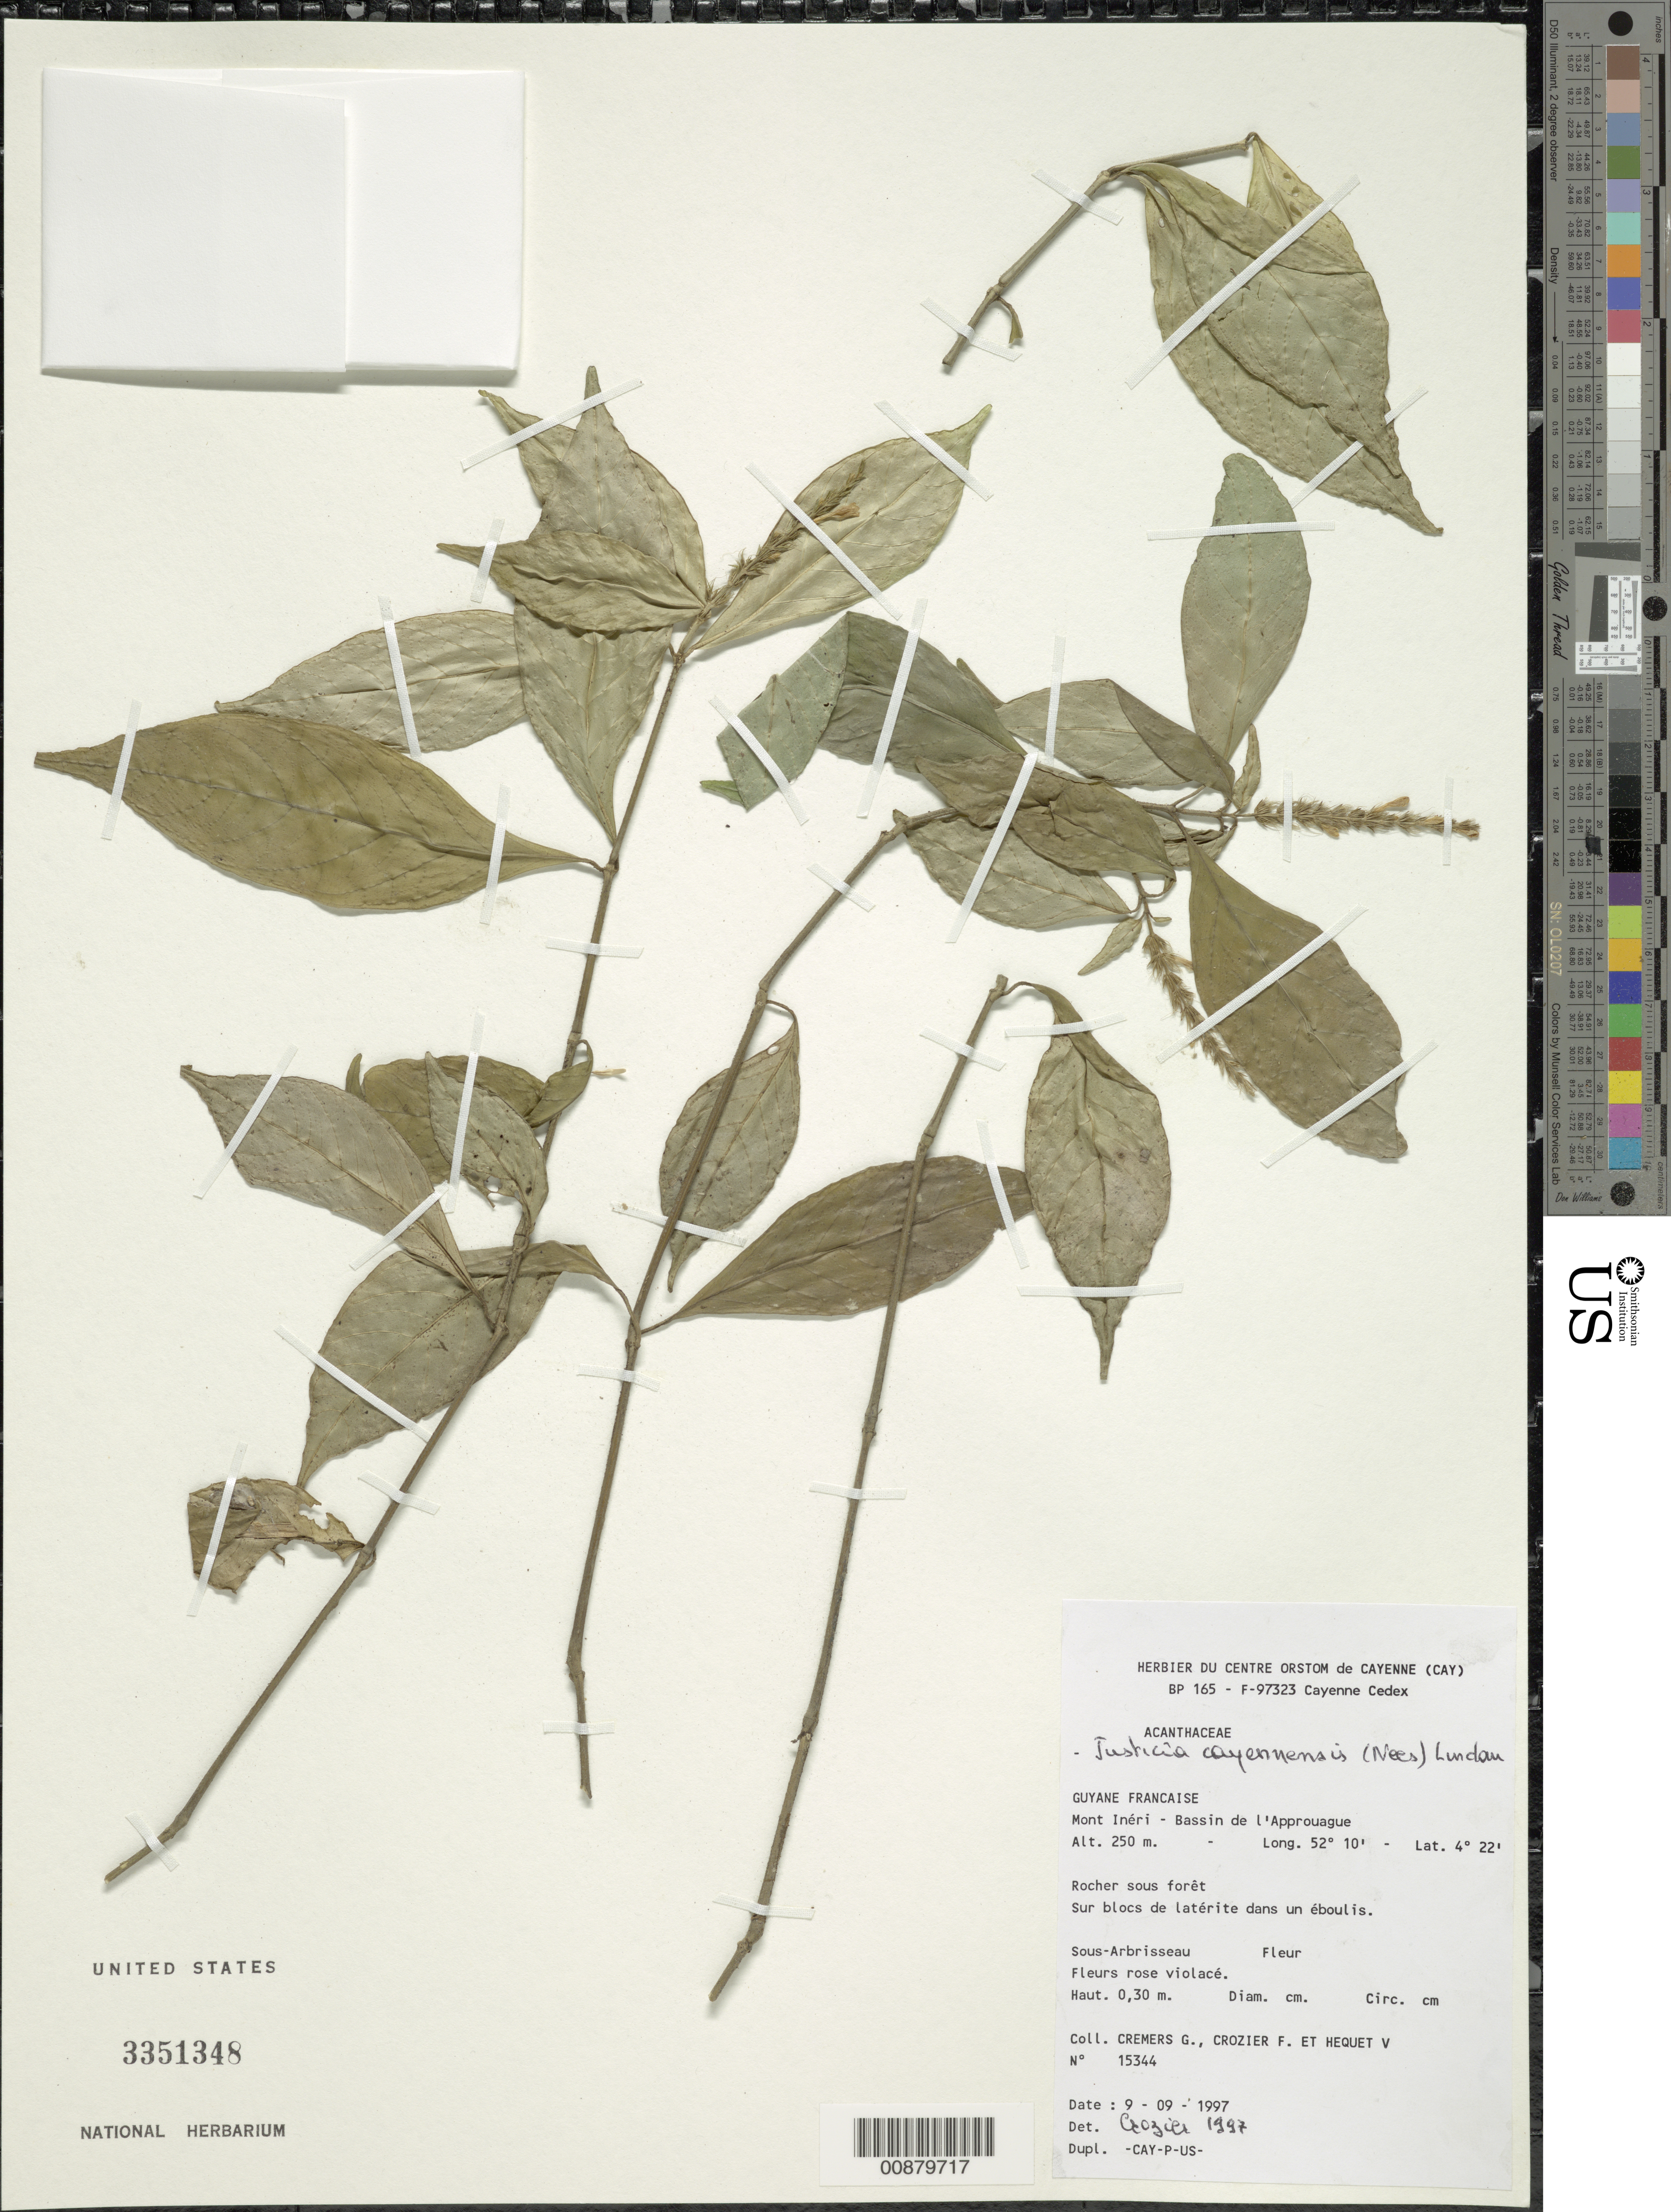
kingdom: Plantae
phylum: Tracheophyta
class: Magnoliopsida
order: Lamiales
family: Acanthaceae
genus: Justicia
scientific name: Justicia prevostiae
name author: Wassh.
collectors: G. Cremers, F. Crozier & V. Hequet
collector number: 15344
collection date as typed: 9-Sep-97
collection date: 1997-09-09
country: French Guiana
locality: Mont Inéri, Bassin de l'Approuague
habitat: Rocher sous forêt; sur blocs de latérite dans un éboulis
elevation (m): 250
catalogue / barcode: US 3351348